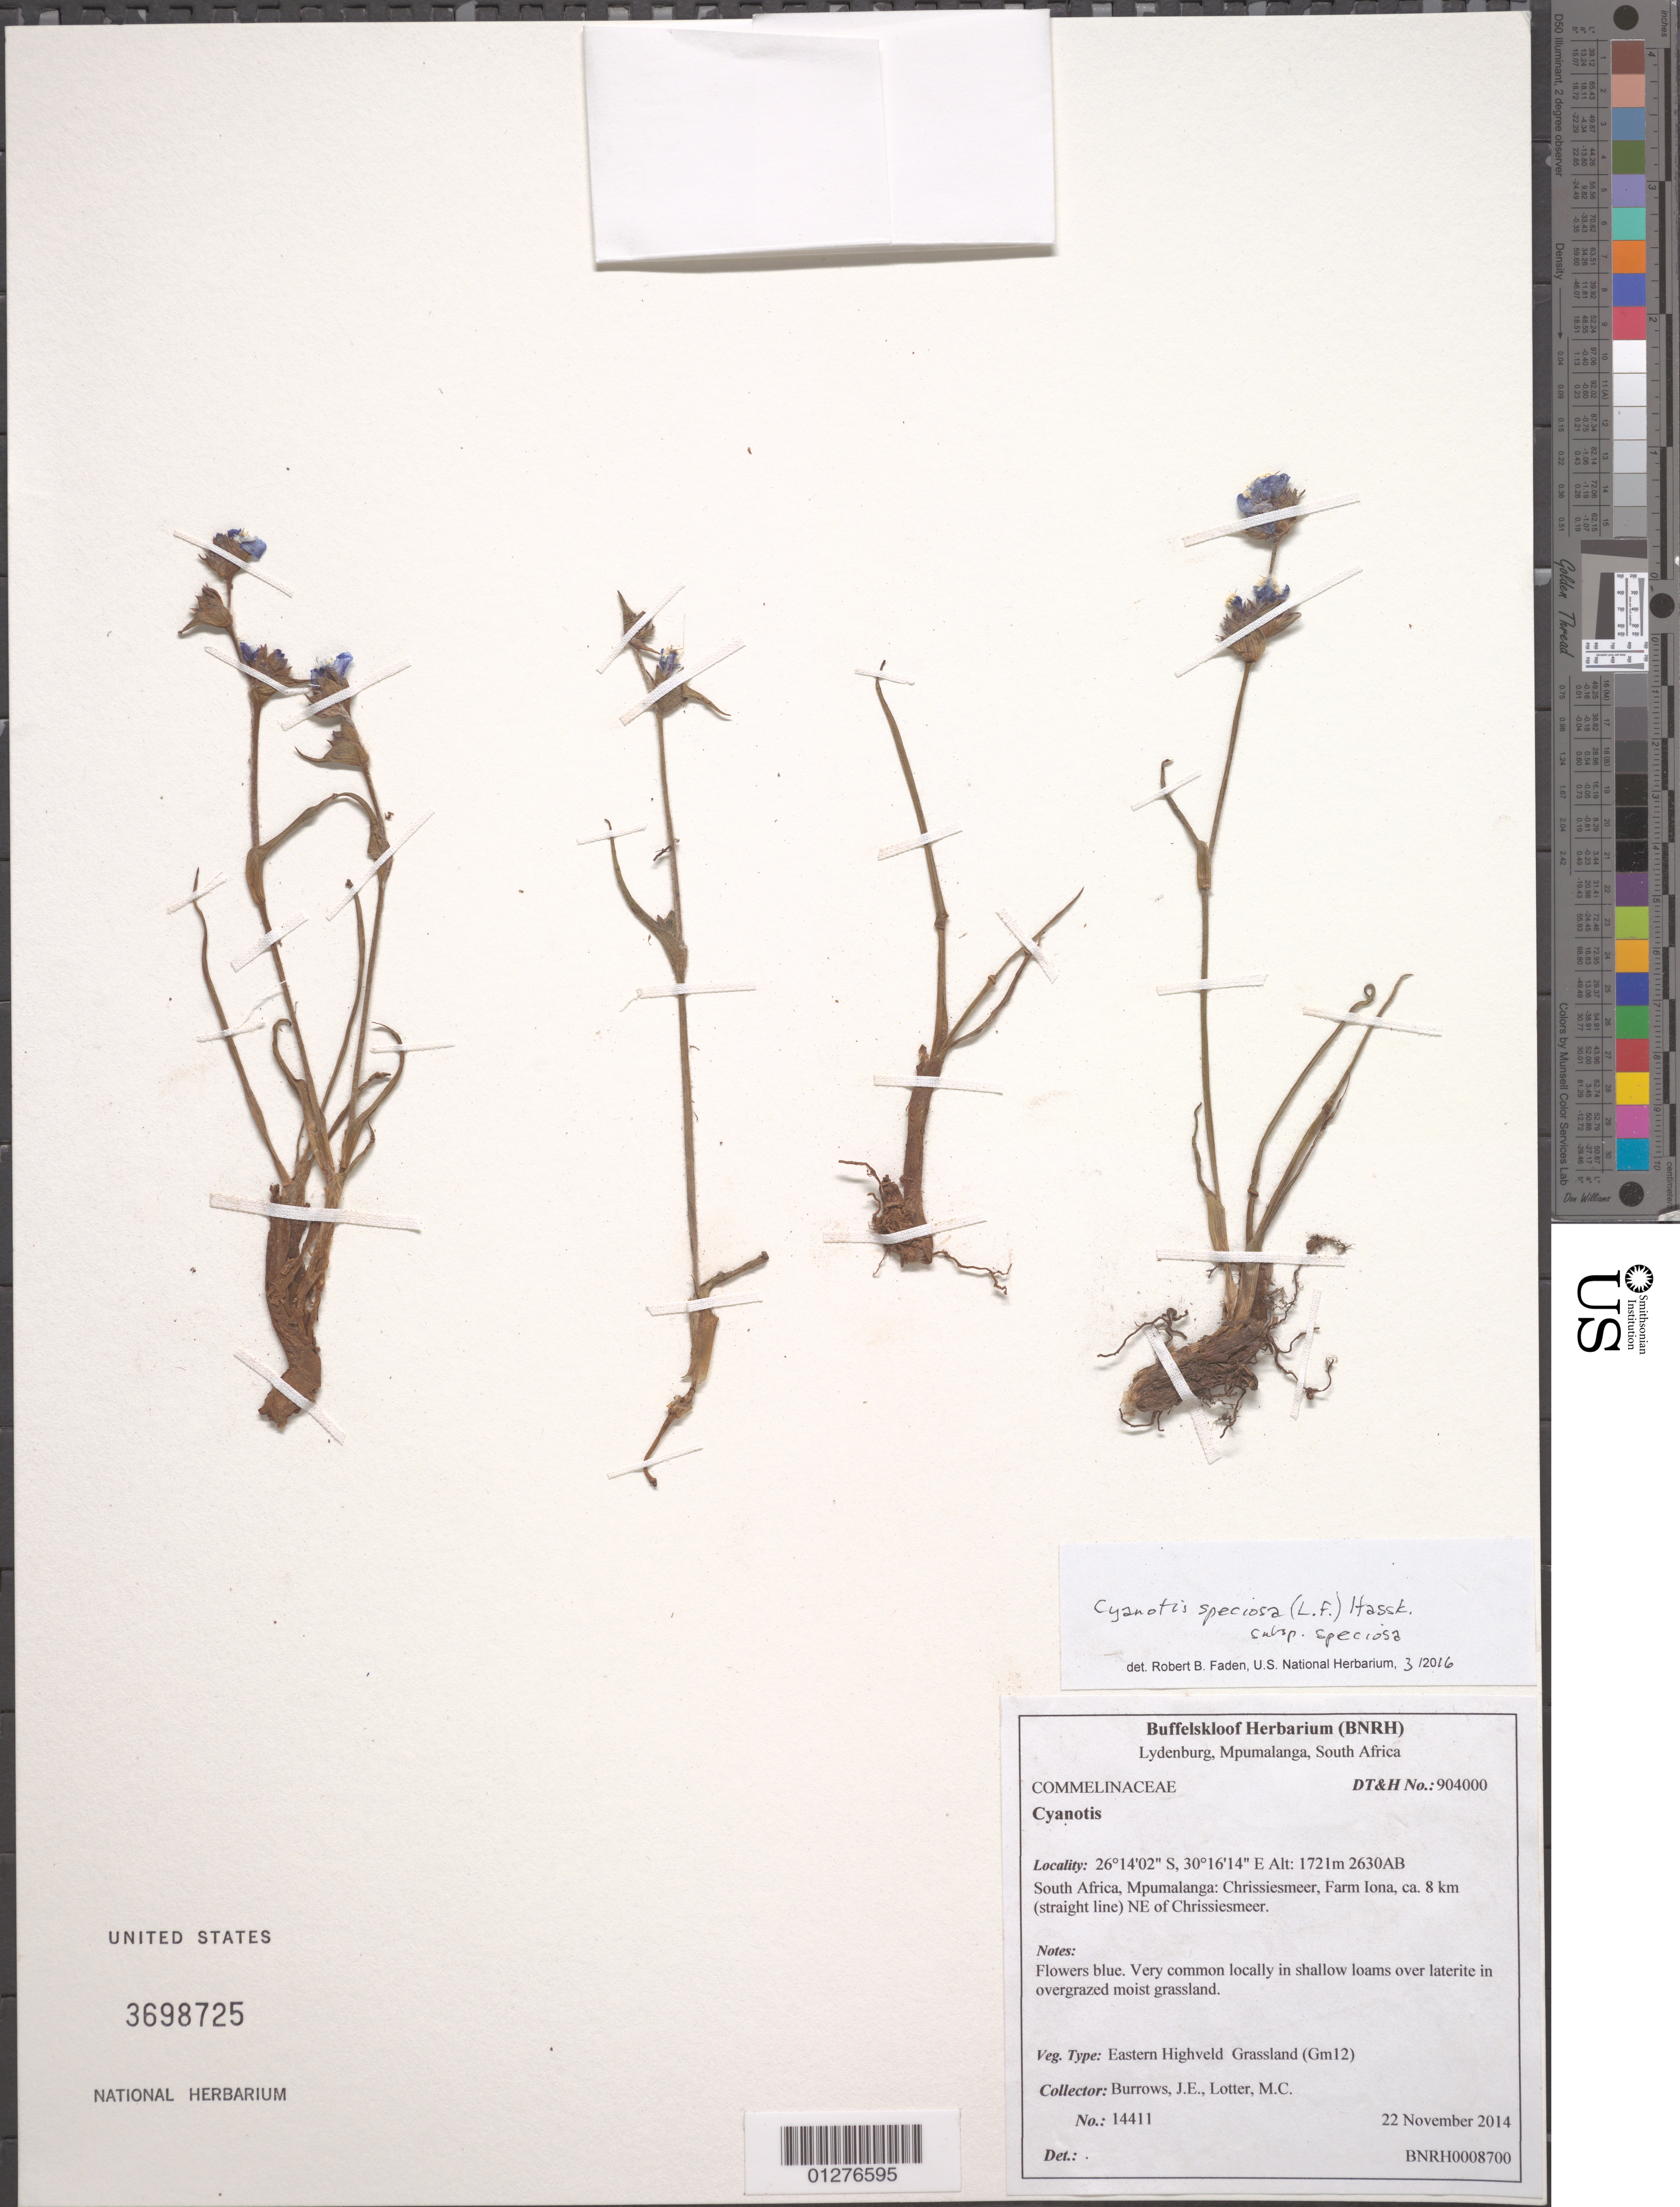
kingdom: Plantae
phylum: Tracheophyta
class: Liliopsida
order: Commelinales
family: Commelinaceae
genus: Cyanotis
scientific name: Cyanotis speciosa subsp. speciosa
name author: (L. f.) Hassk.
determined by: Faden, Robert B., (US), Smithsonian Institution - National Museum of Natural History (UNITED STATES)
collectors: J. Burrows & M. Lötter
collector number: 14411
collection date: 2014-11-22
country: South Africa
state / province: Mpumalanga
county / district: Chrissiesmeer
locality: Farm Iona, ca. 8 km (straight line) NE of Chrissiesmeer.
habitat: Very common locally in shallow loams over laterite in overgrazed moist grassland.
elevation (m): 1721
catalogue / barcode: US 3698725